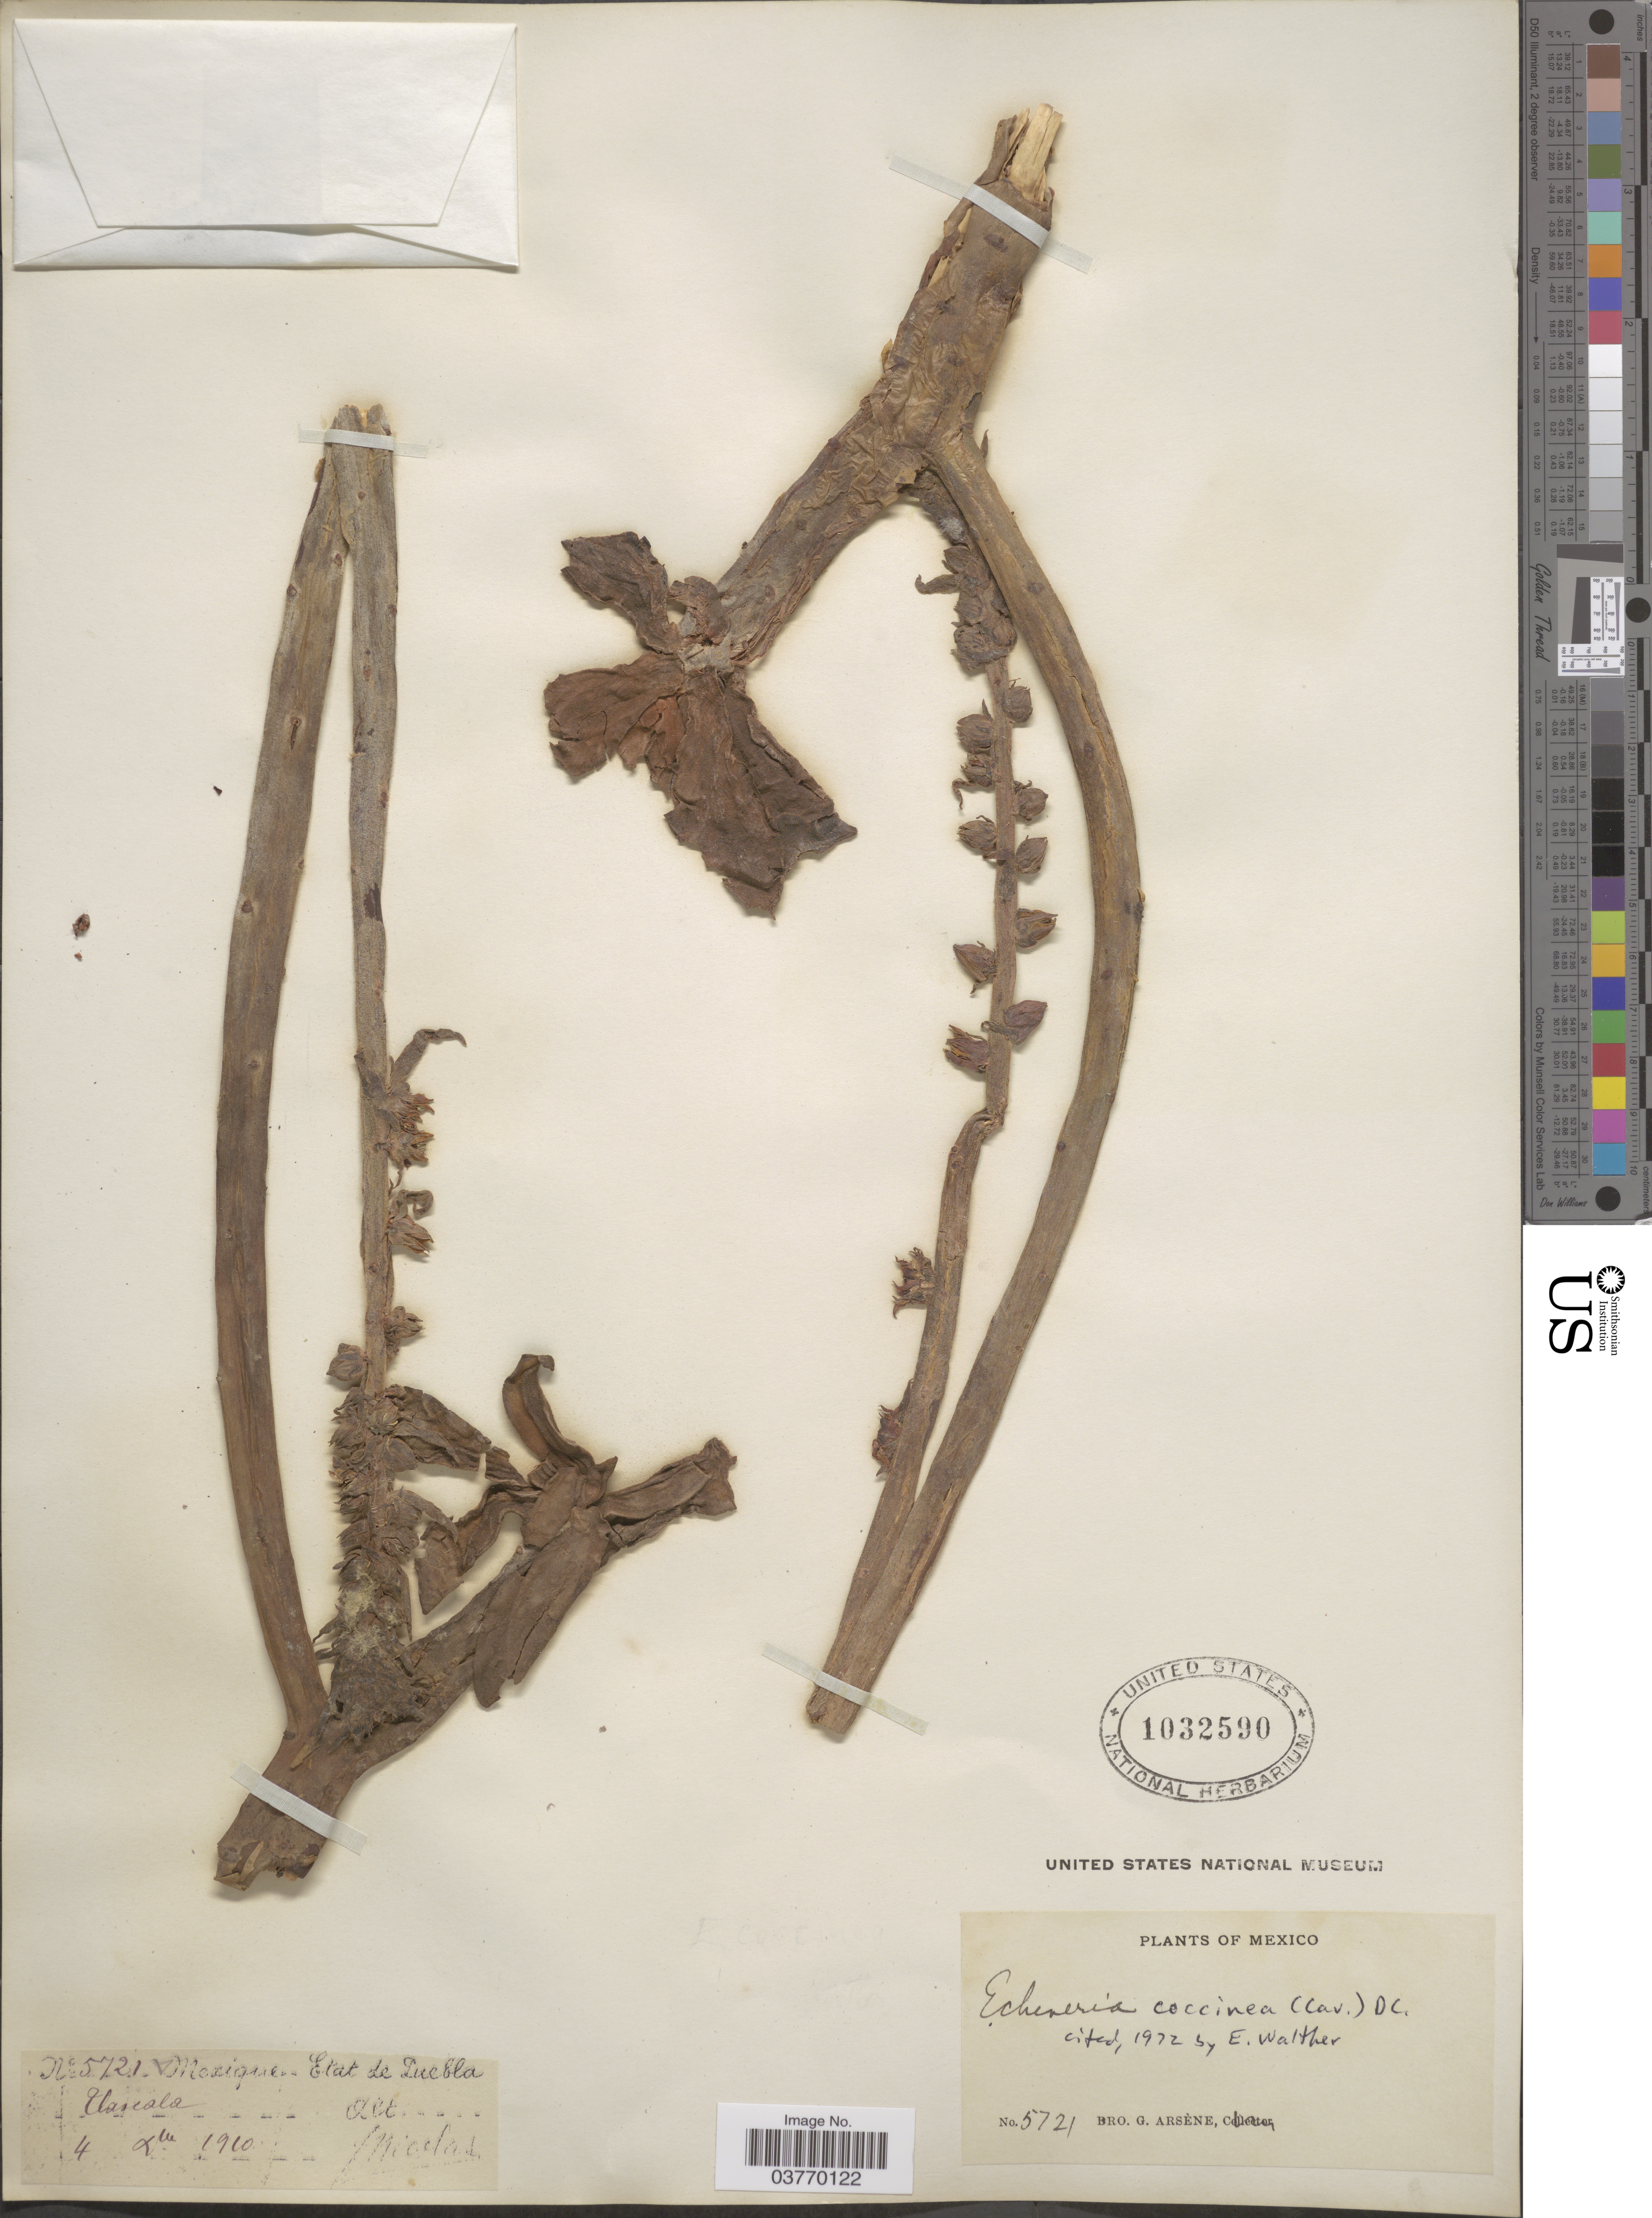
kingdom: Plantae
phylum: Tracheophyta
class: Magnoliopsida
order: Saxifragales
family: Crassulaceae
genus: Echeveria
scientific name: Echeveria coccinea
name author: (Cav.) DC.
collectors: J. Nicolas & Bro. G. Arsène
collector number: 5721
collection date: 1910-12-04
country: Mexico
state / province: Puebla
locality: Uaxala.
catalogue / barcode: US 1032590